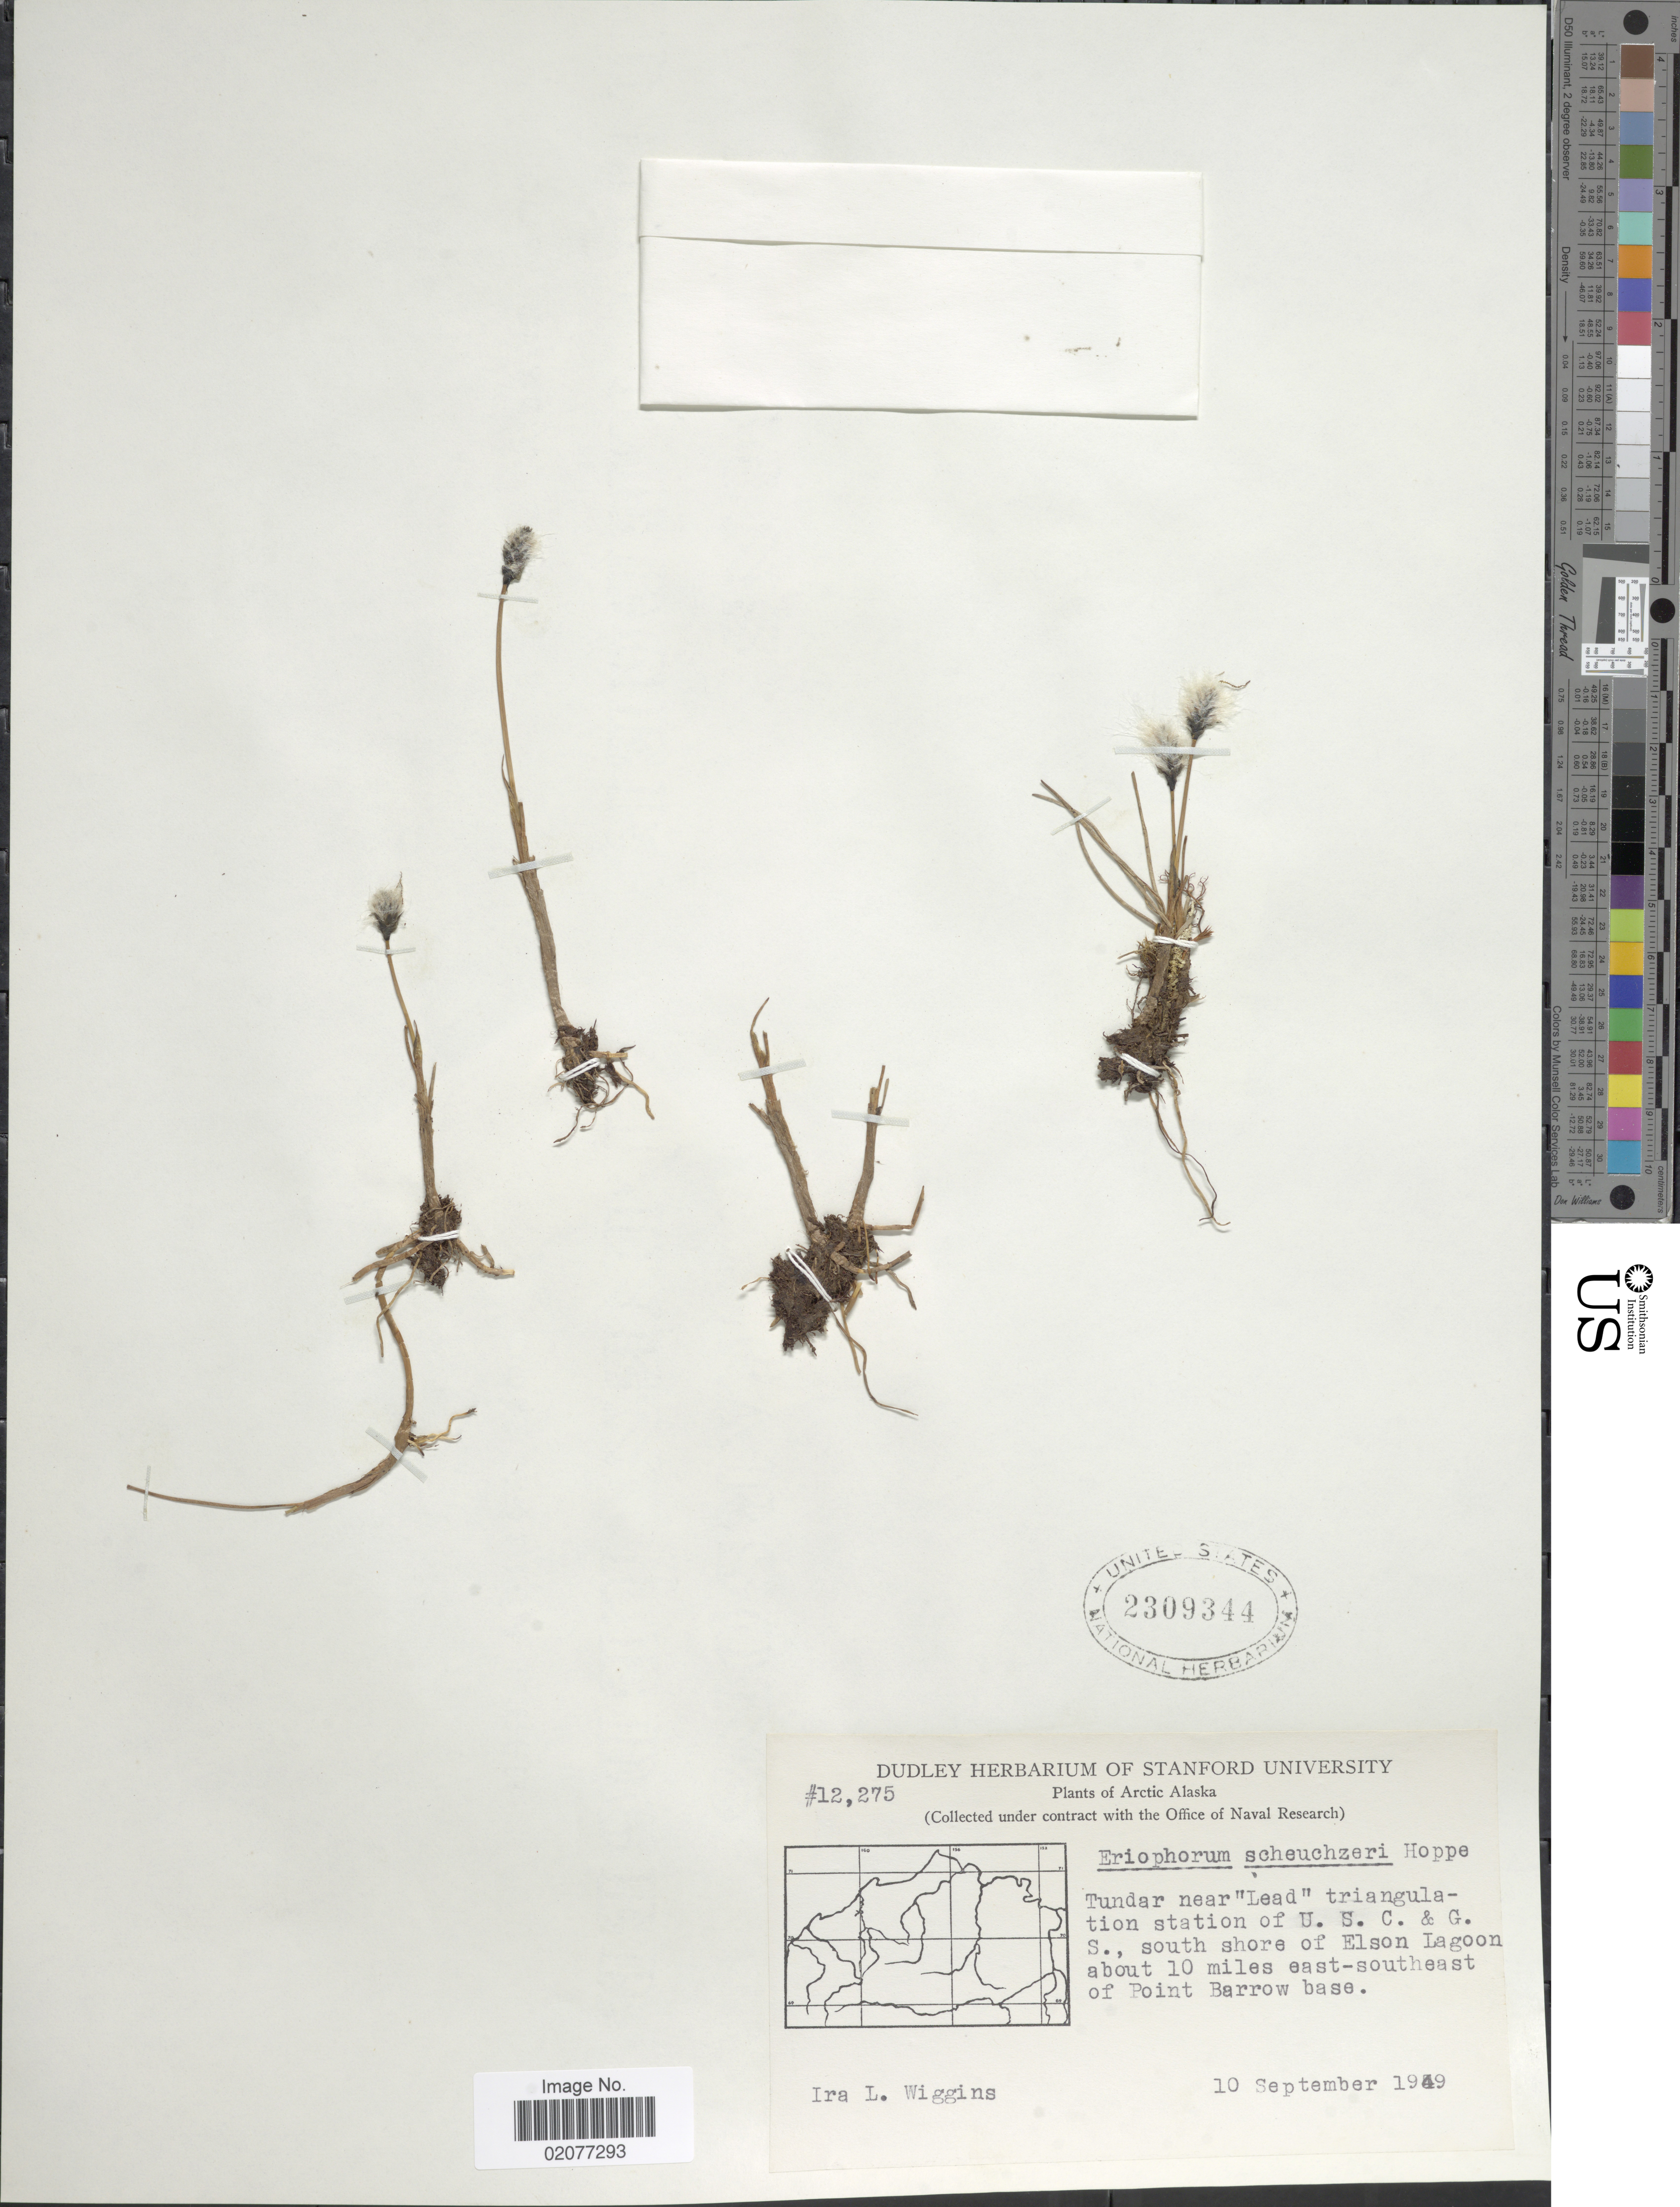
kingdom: Plantae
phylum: Tracheophyta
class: Liliopsida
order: Poales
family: Cyperaceae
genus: Eriophorum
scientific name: Eriophorum scheuchzeri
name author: Hoppe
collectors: I. L. Wiggins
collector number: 12275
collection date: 1949-09-10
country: United States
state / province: Alaska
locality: Arctic Alaska. Tundra near "Lead" triangulation station of U.S.C. & G. S., south shore of Elson Lagoon about 10 miles east-southeast of Point Barrow base.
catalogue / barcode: US 2309344